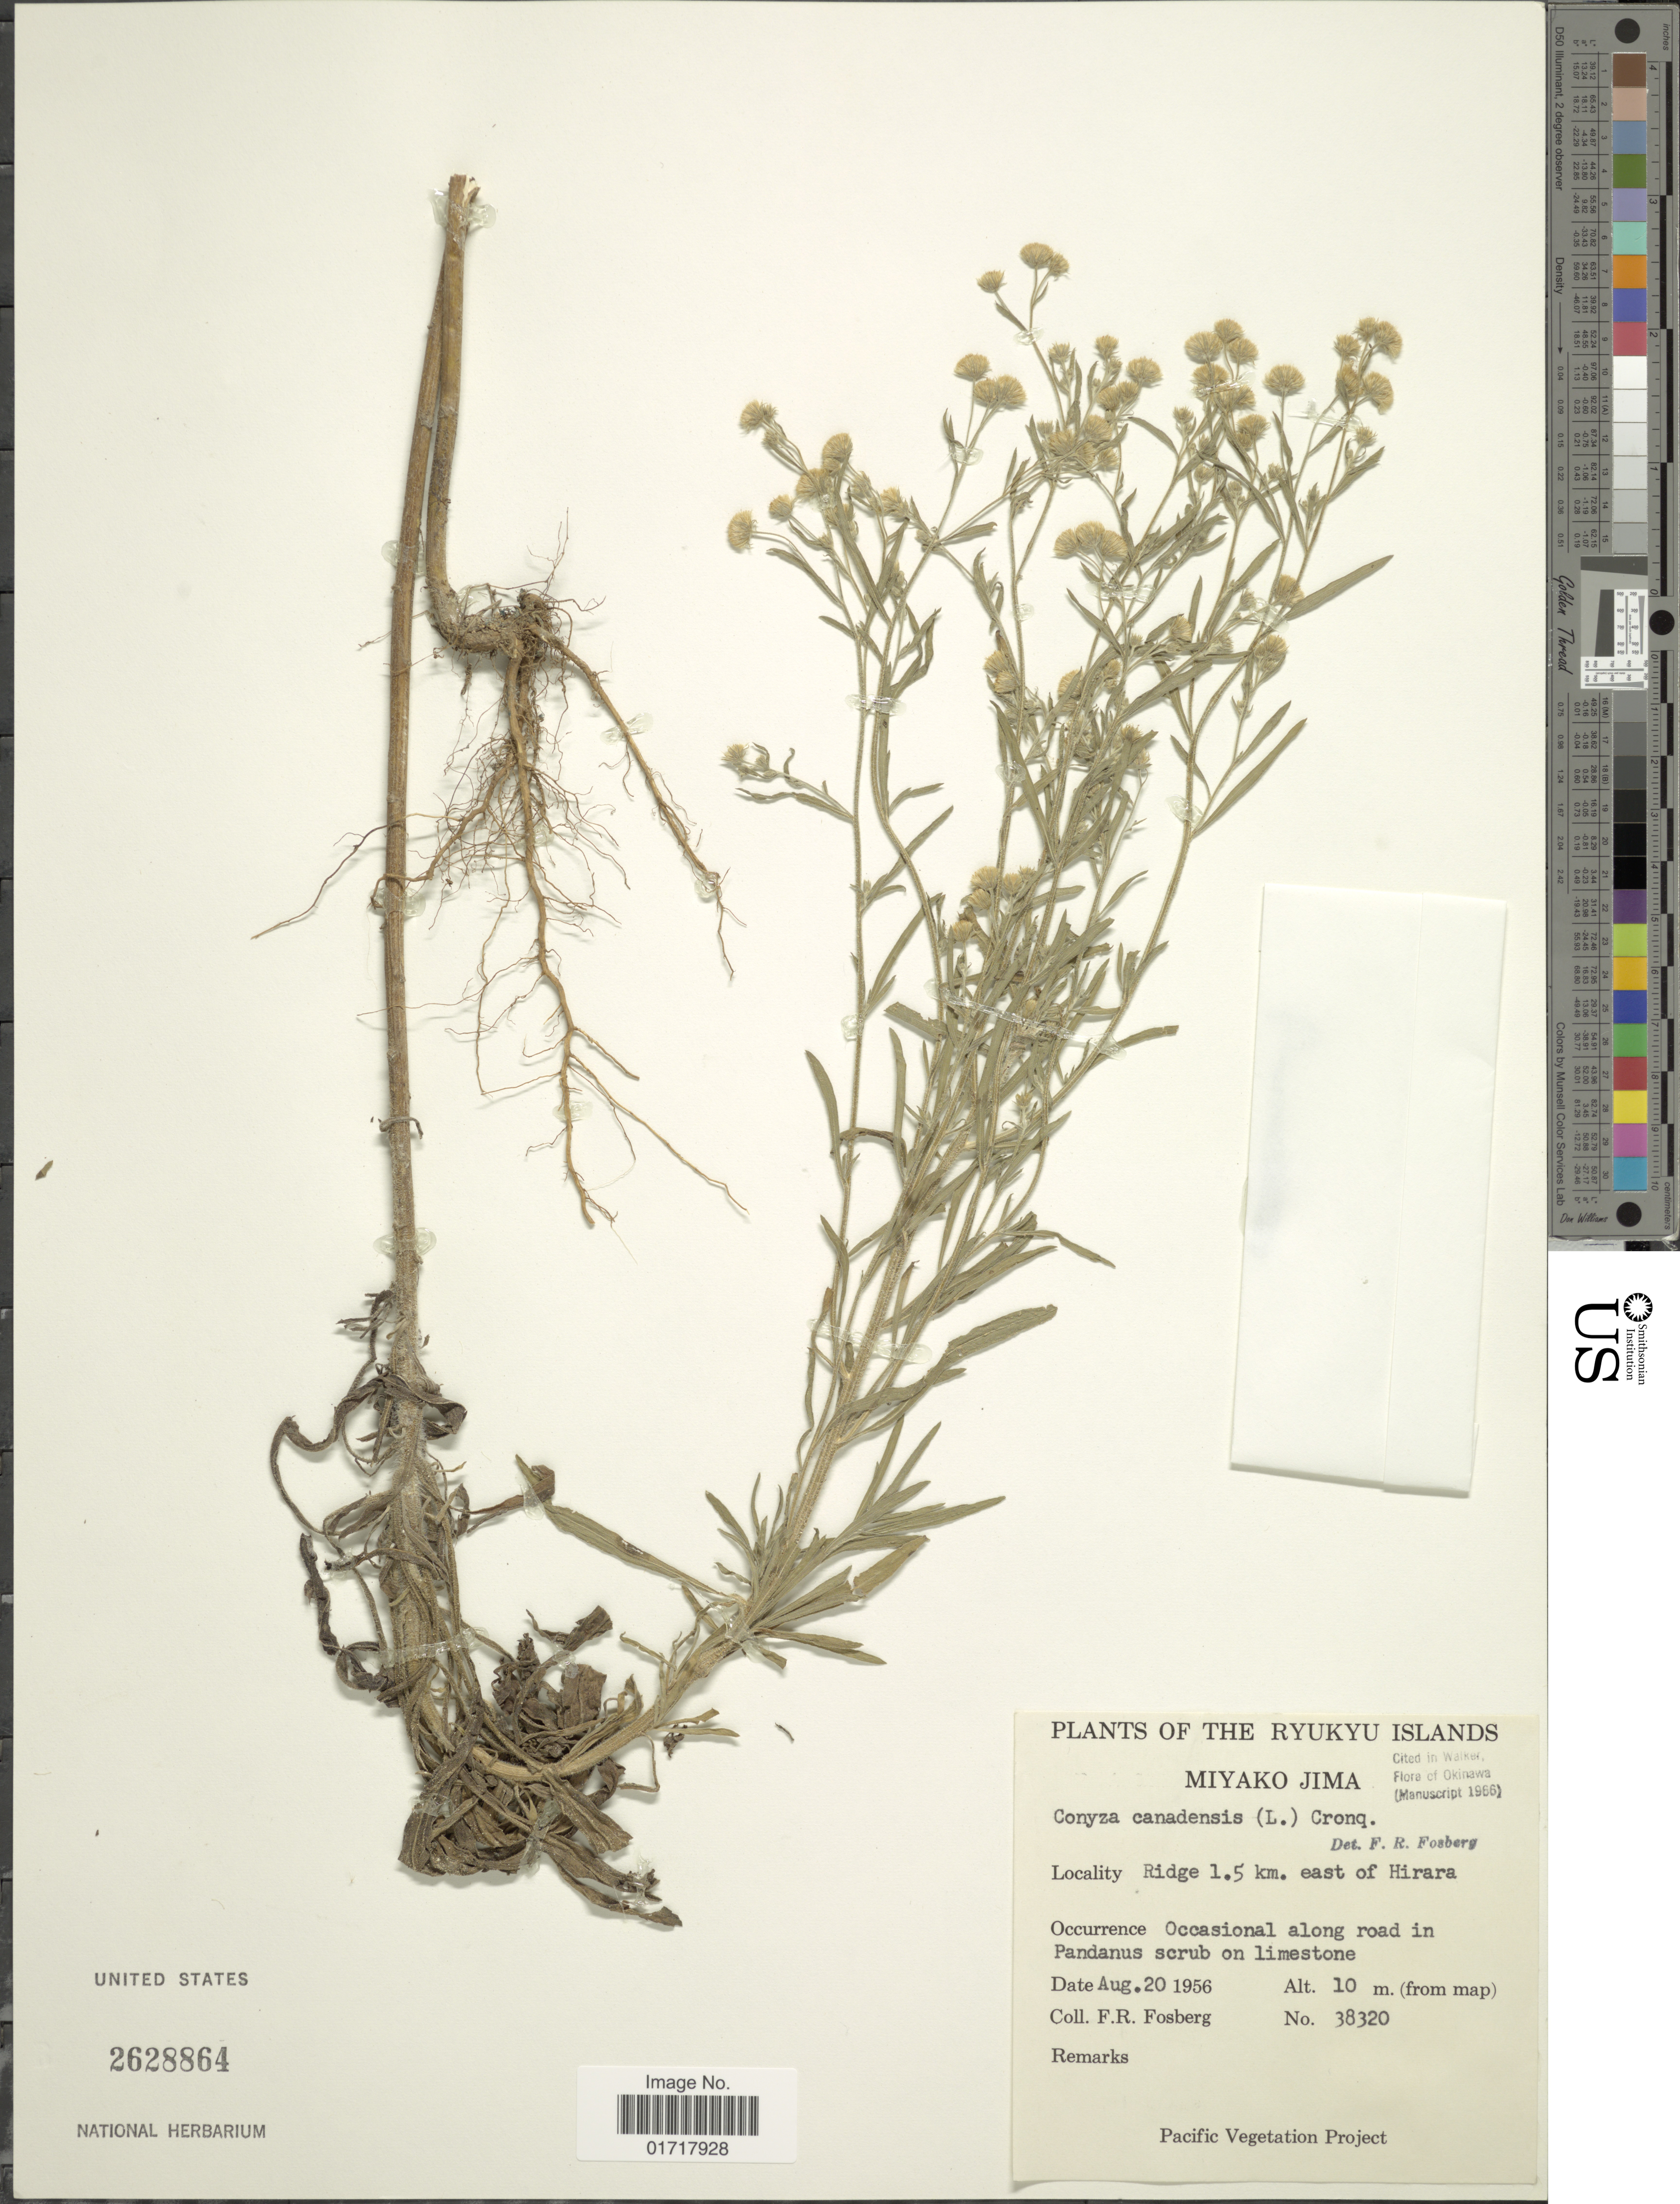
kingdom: Plantae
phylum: Tracheophyta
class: Magnoliopsida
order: Asterales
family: Asteraceae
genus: Conyza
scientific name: Conyza canadensis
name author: (L.) Cronq.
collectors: F. R. Fosberg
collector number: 38320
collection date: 1956-08-20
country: Japan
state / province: Okinawa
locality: Ryukyu Islands. Miyako Jima. Ridge 1.5 km. east of Hirara.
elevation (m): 10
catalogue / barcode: US 2628864